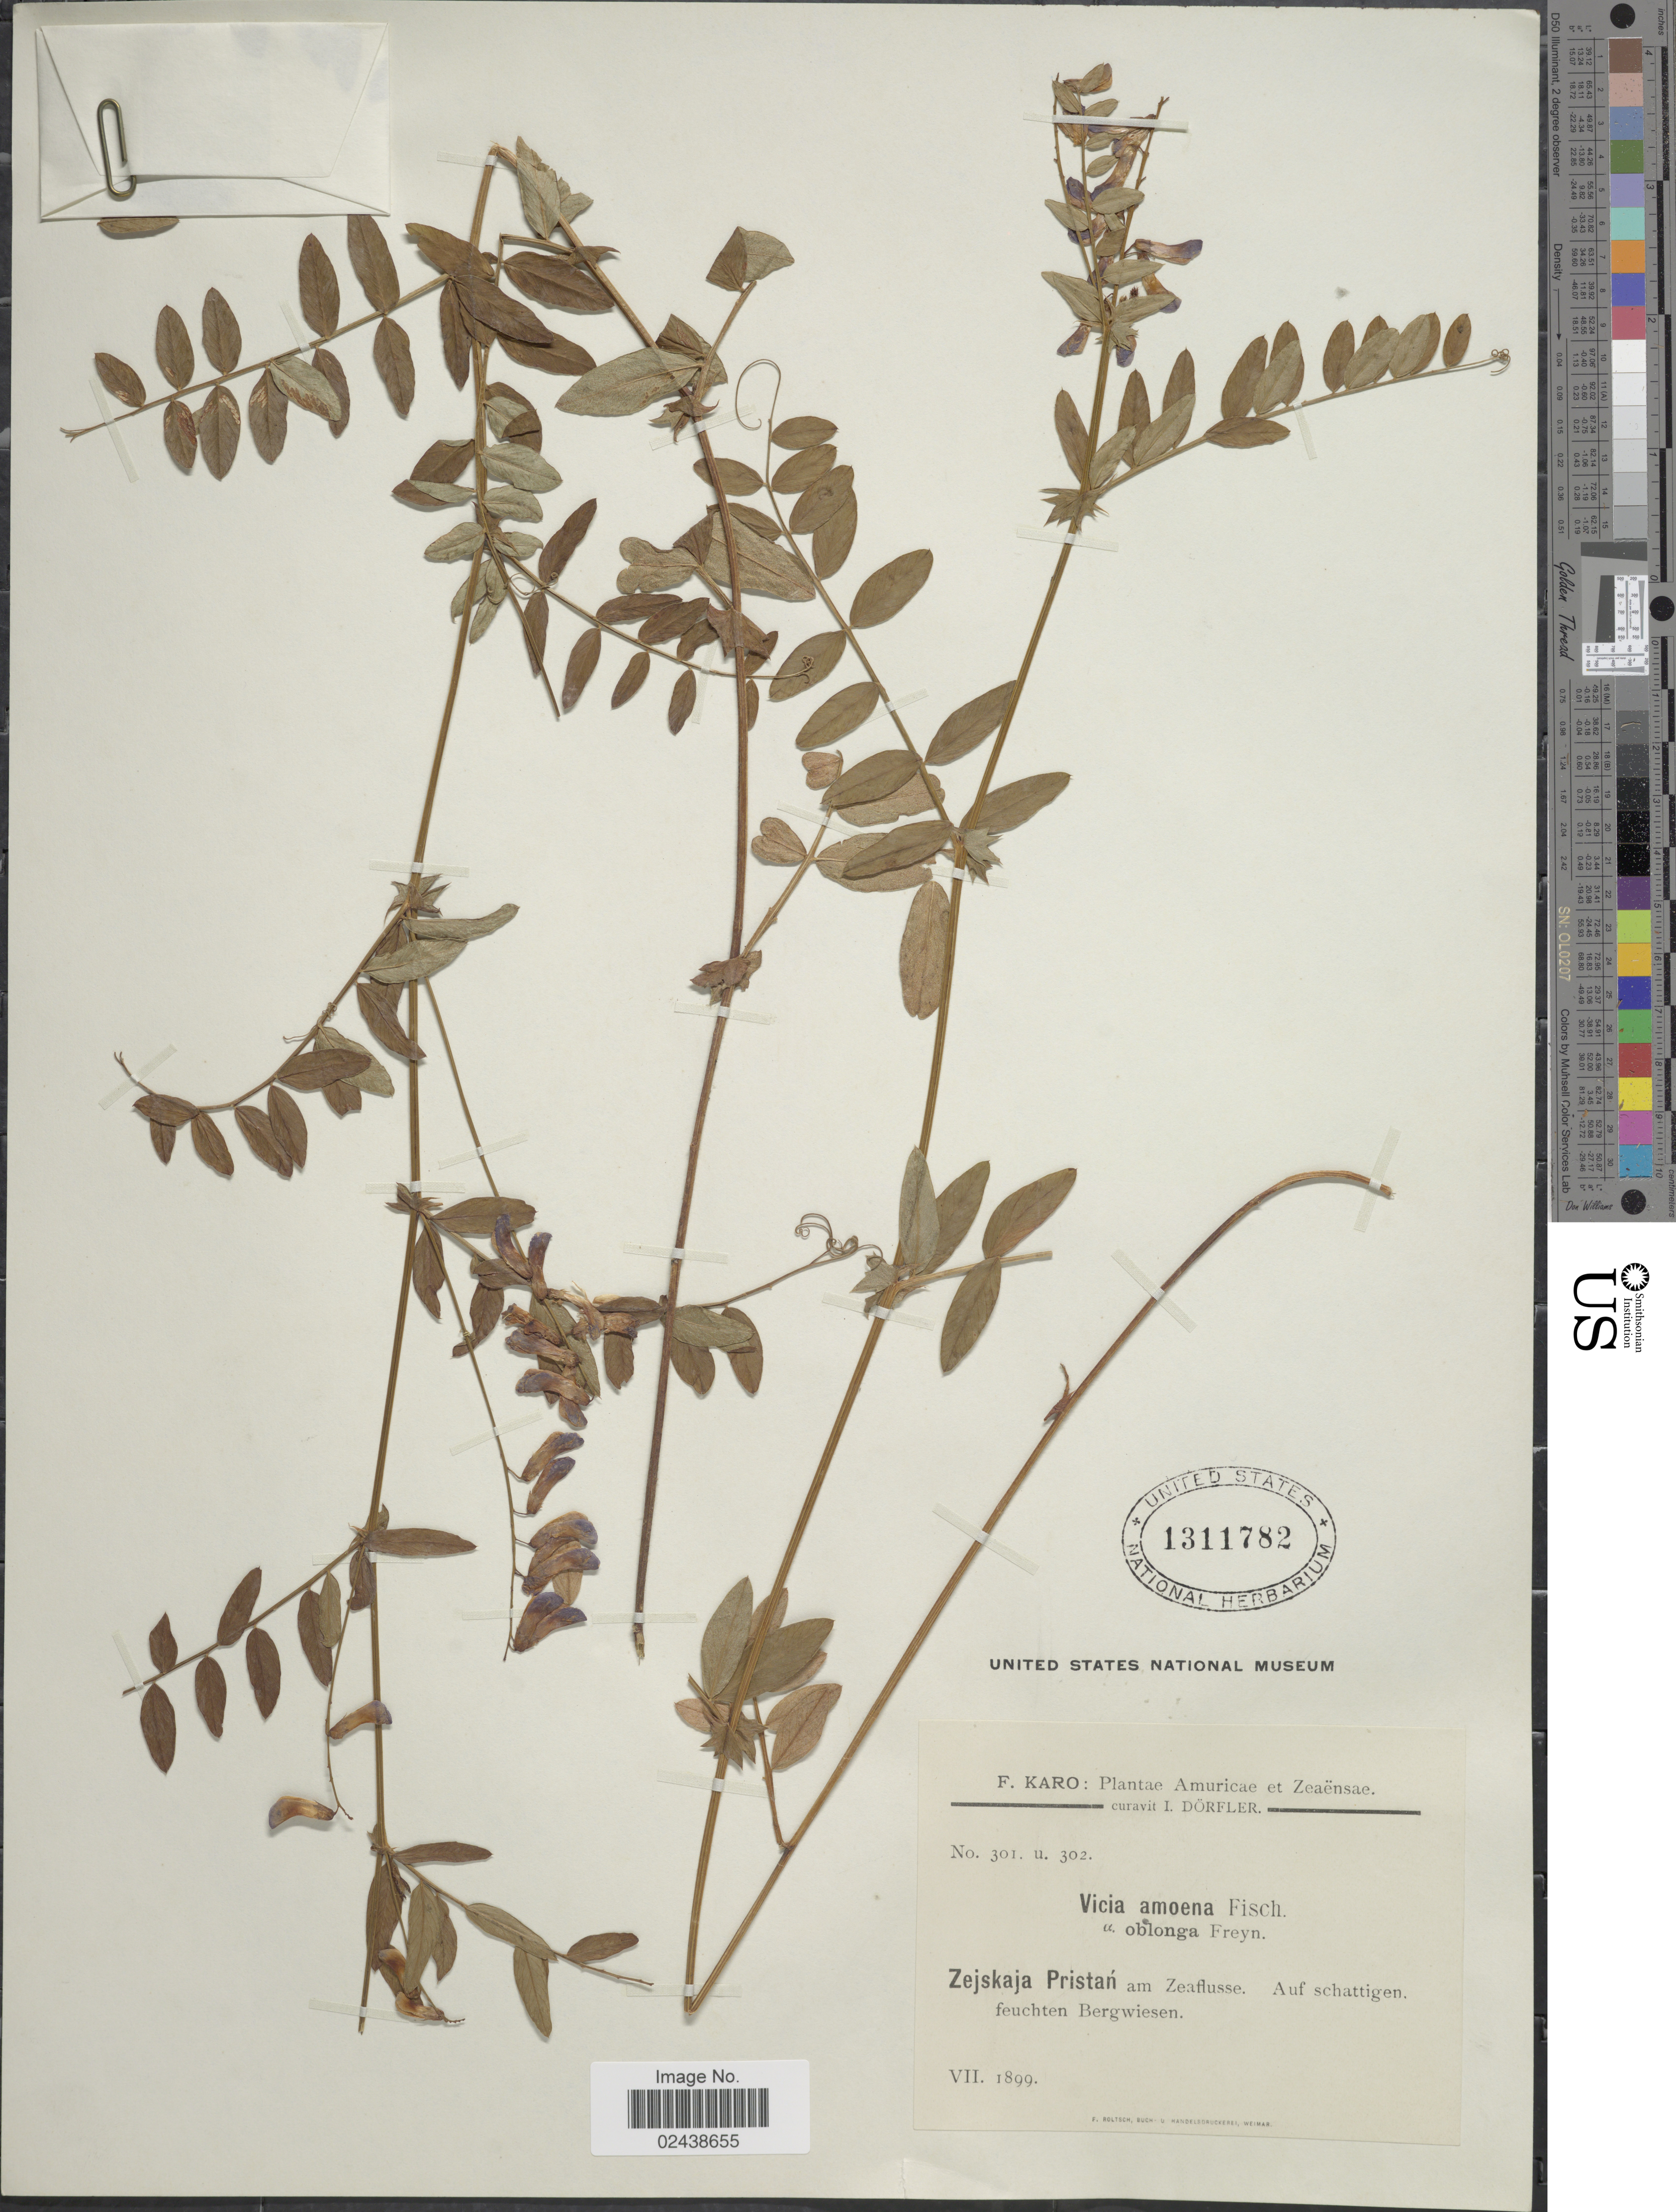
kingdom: Plantae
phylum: Tracheophyta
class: Magnoliopsida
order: Fabales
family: Fabaceae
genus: Vicia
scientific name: Vicia amoena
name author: Fisch. ex Ser.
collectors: F. Karo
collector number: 301.u.302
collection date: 1899-07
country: Russian Federation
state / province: Amur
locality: Amuricae et Zeaensae. Zejskaja Pristan am Zeaflusse. Auf schattingen. feuchten Bergwiesen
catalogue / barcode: US 1311782